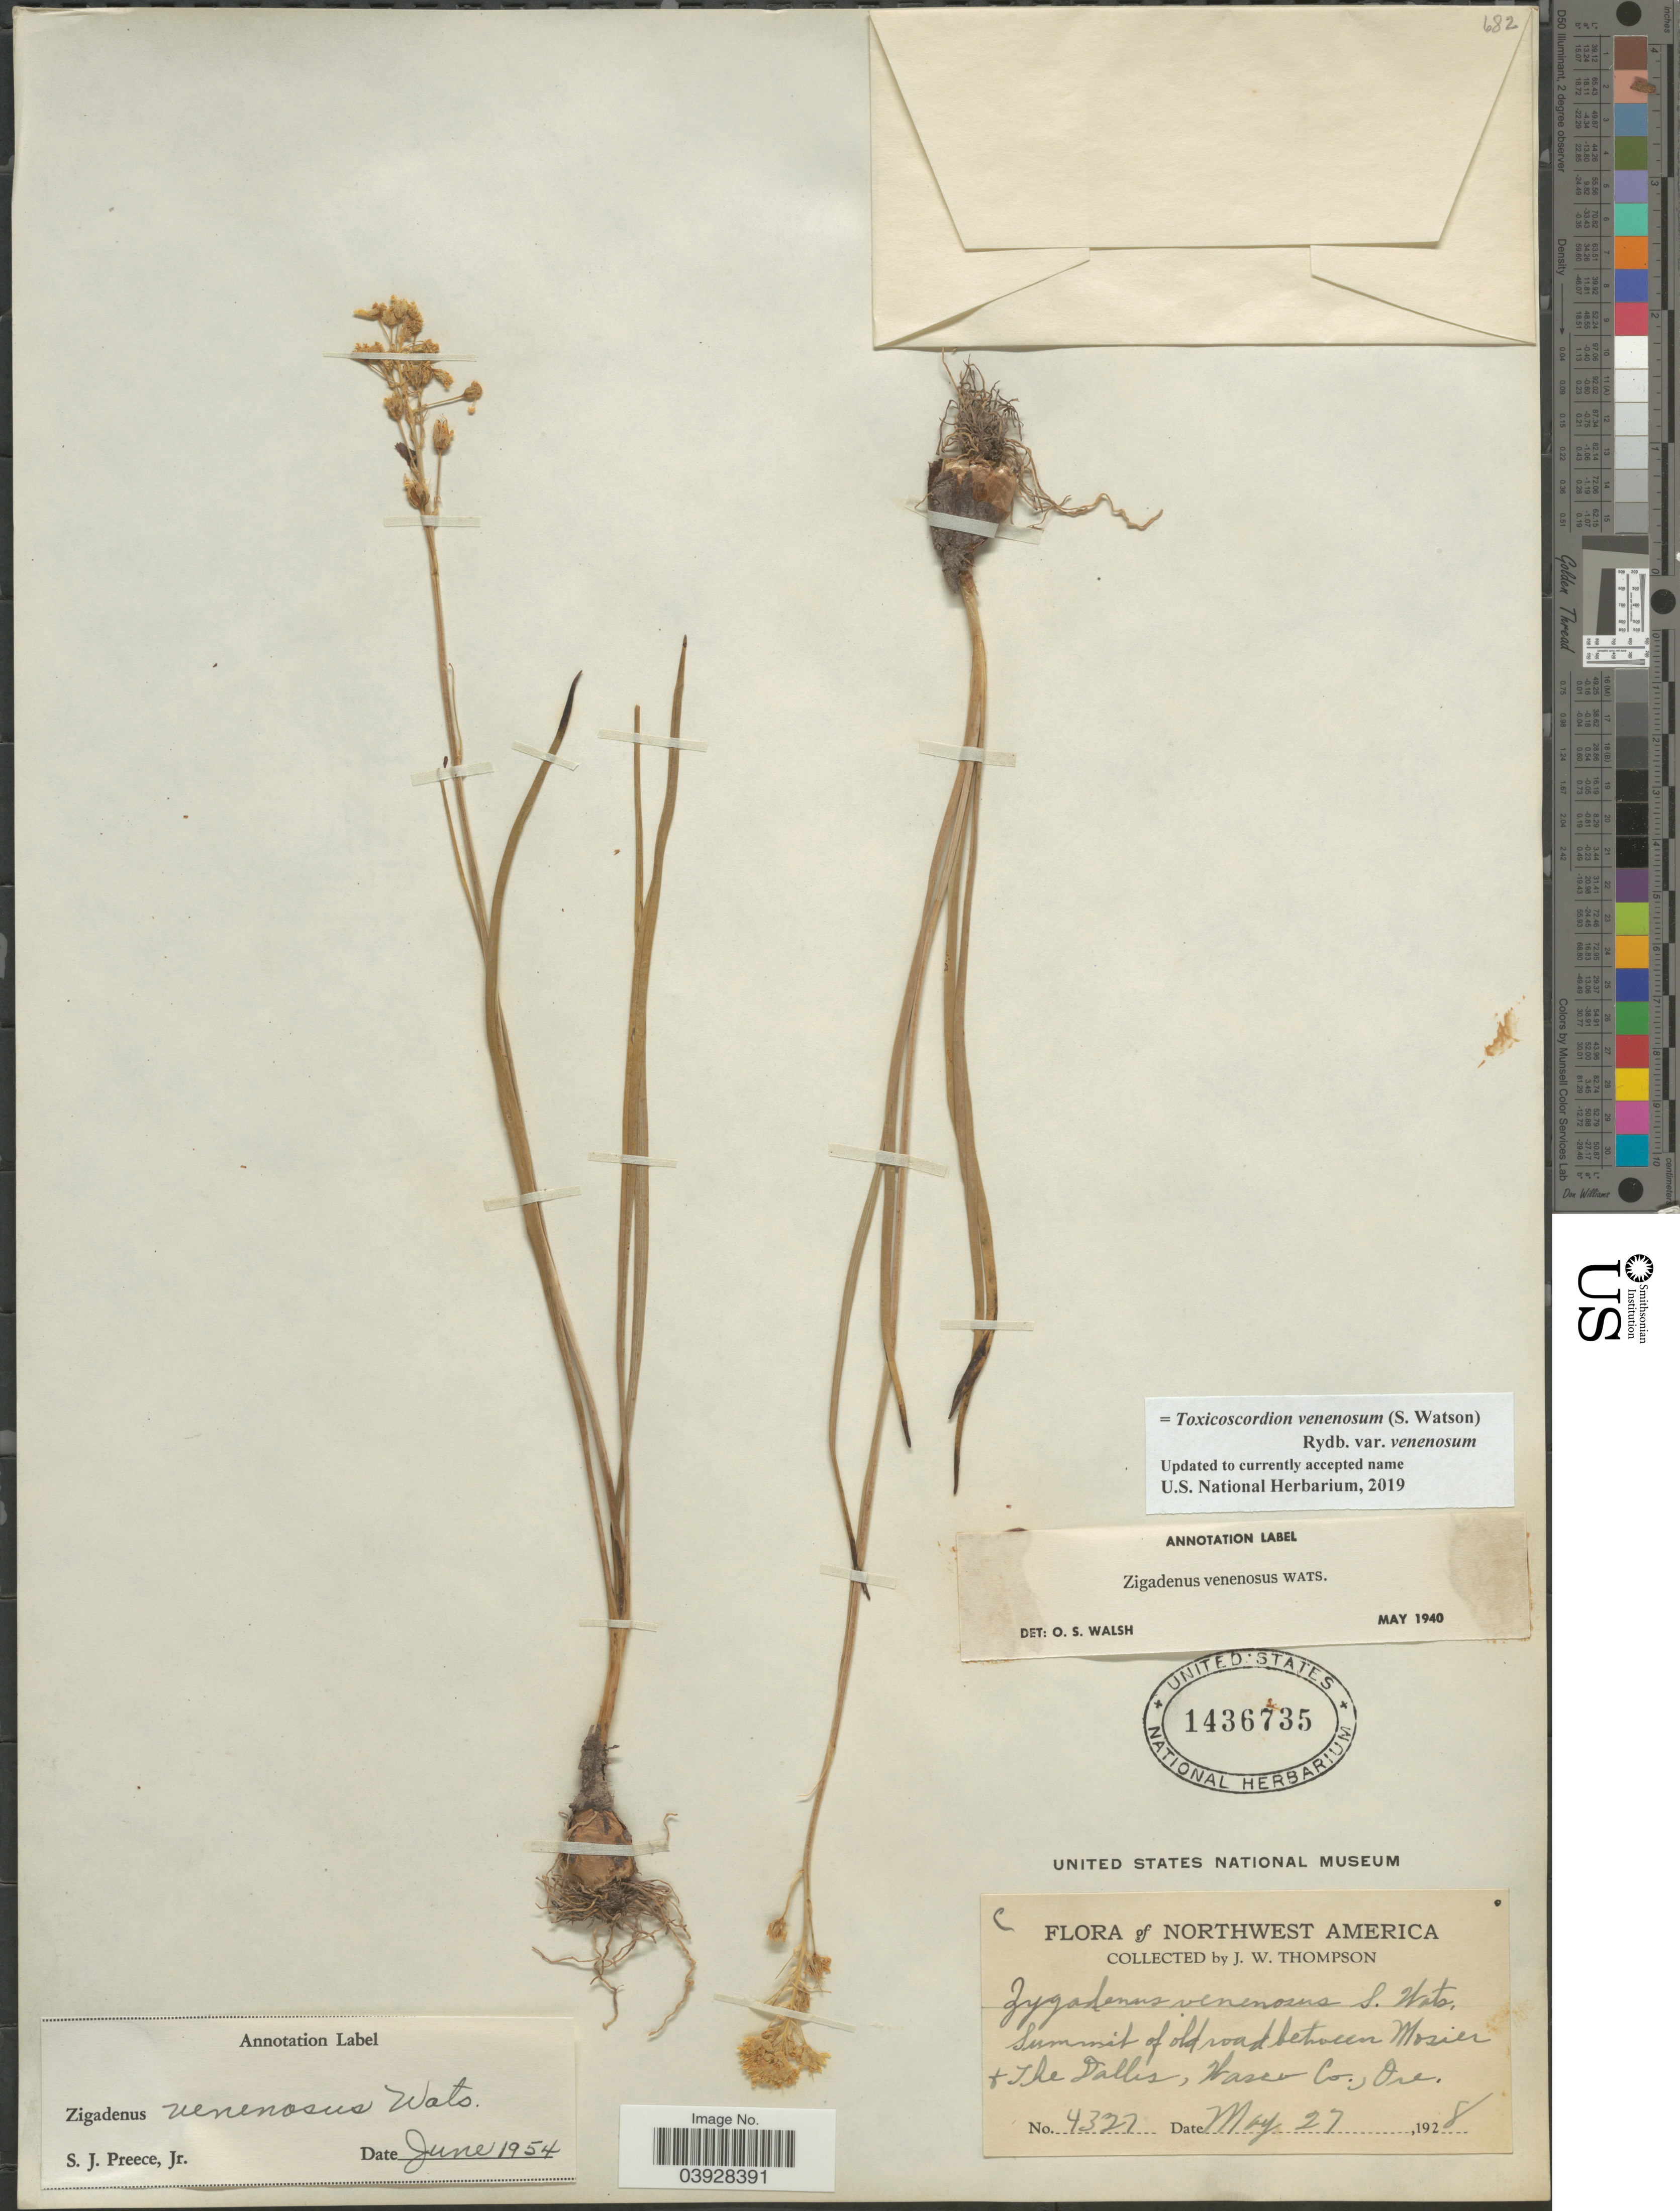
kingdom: Plantae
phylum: Tracheophyta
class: Liliopsida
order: Liliales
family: Melanthiaceae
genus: Toxicoscordion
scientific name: Toxicoscordion venenosum var. gramineum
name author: (Rydb.) Brasher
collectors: J. Thompson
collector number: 4327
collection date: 1928-05-27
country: United States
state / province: Oregon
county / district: Wasco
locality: Summit of old road between Mosier & The Dalles, Wasco Co.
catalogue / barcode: US 1436735